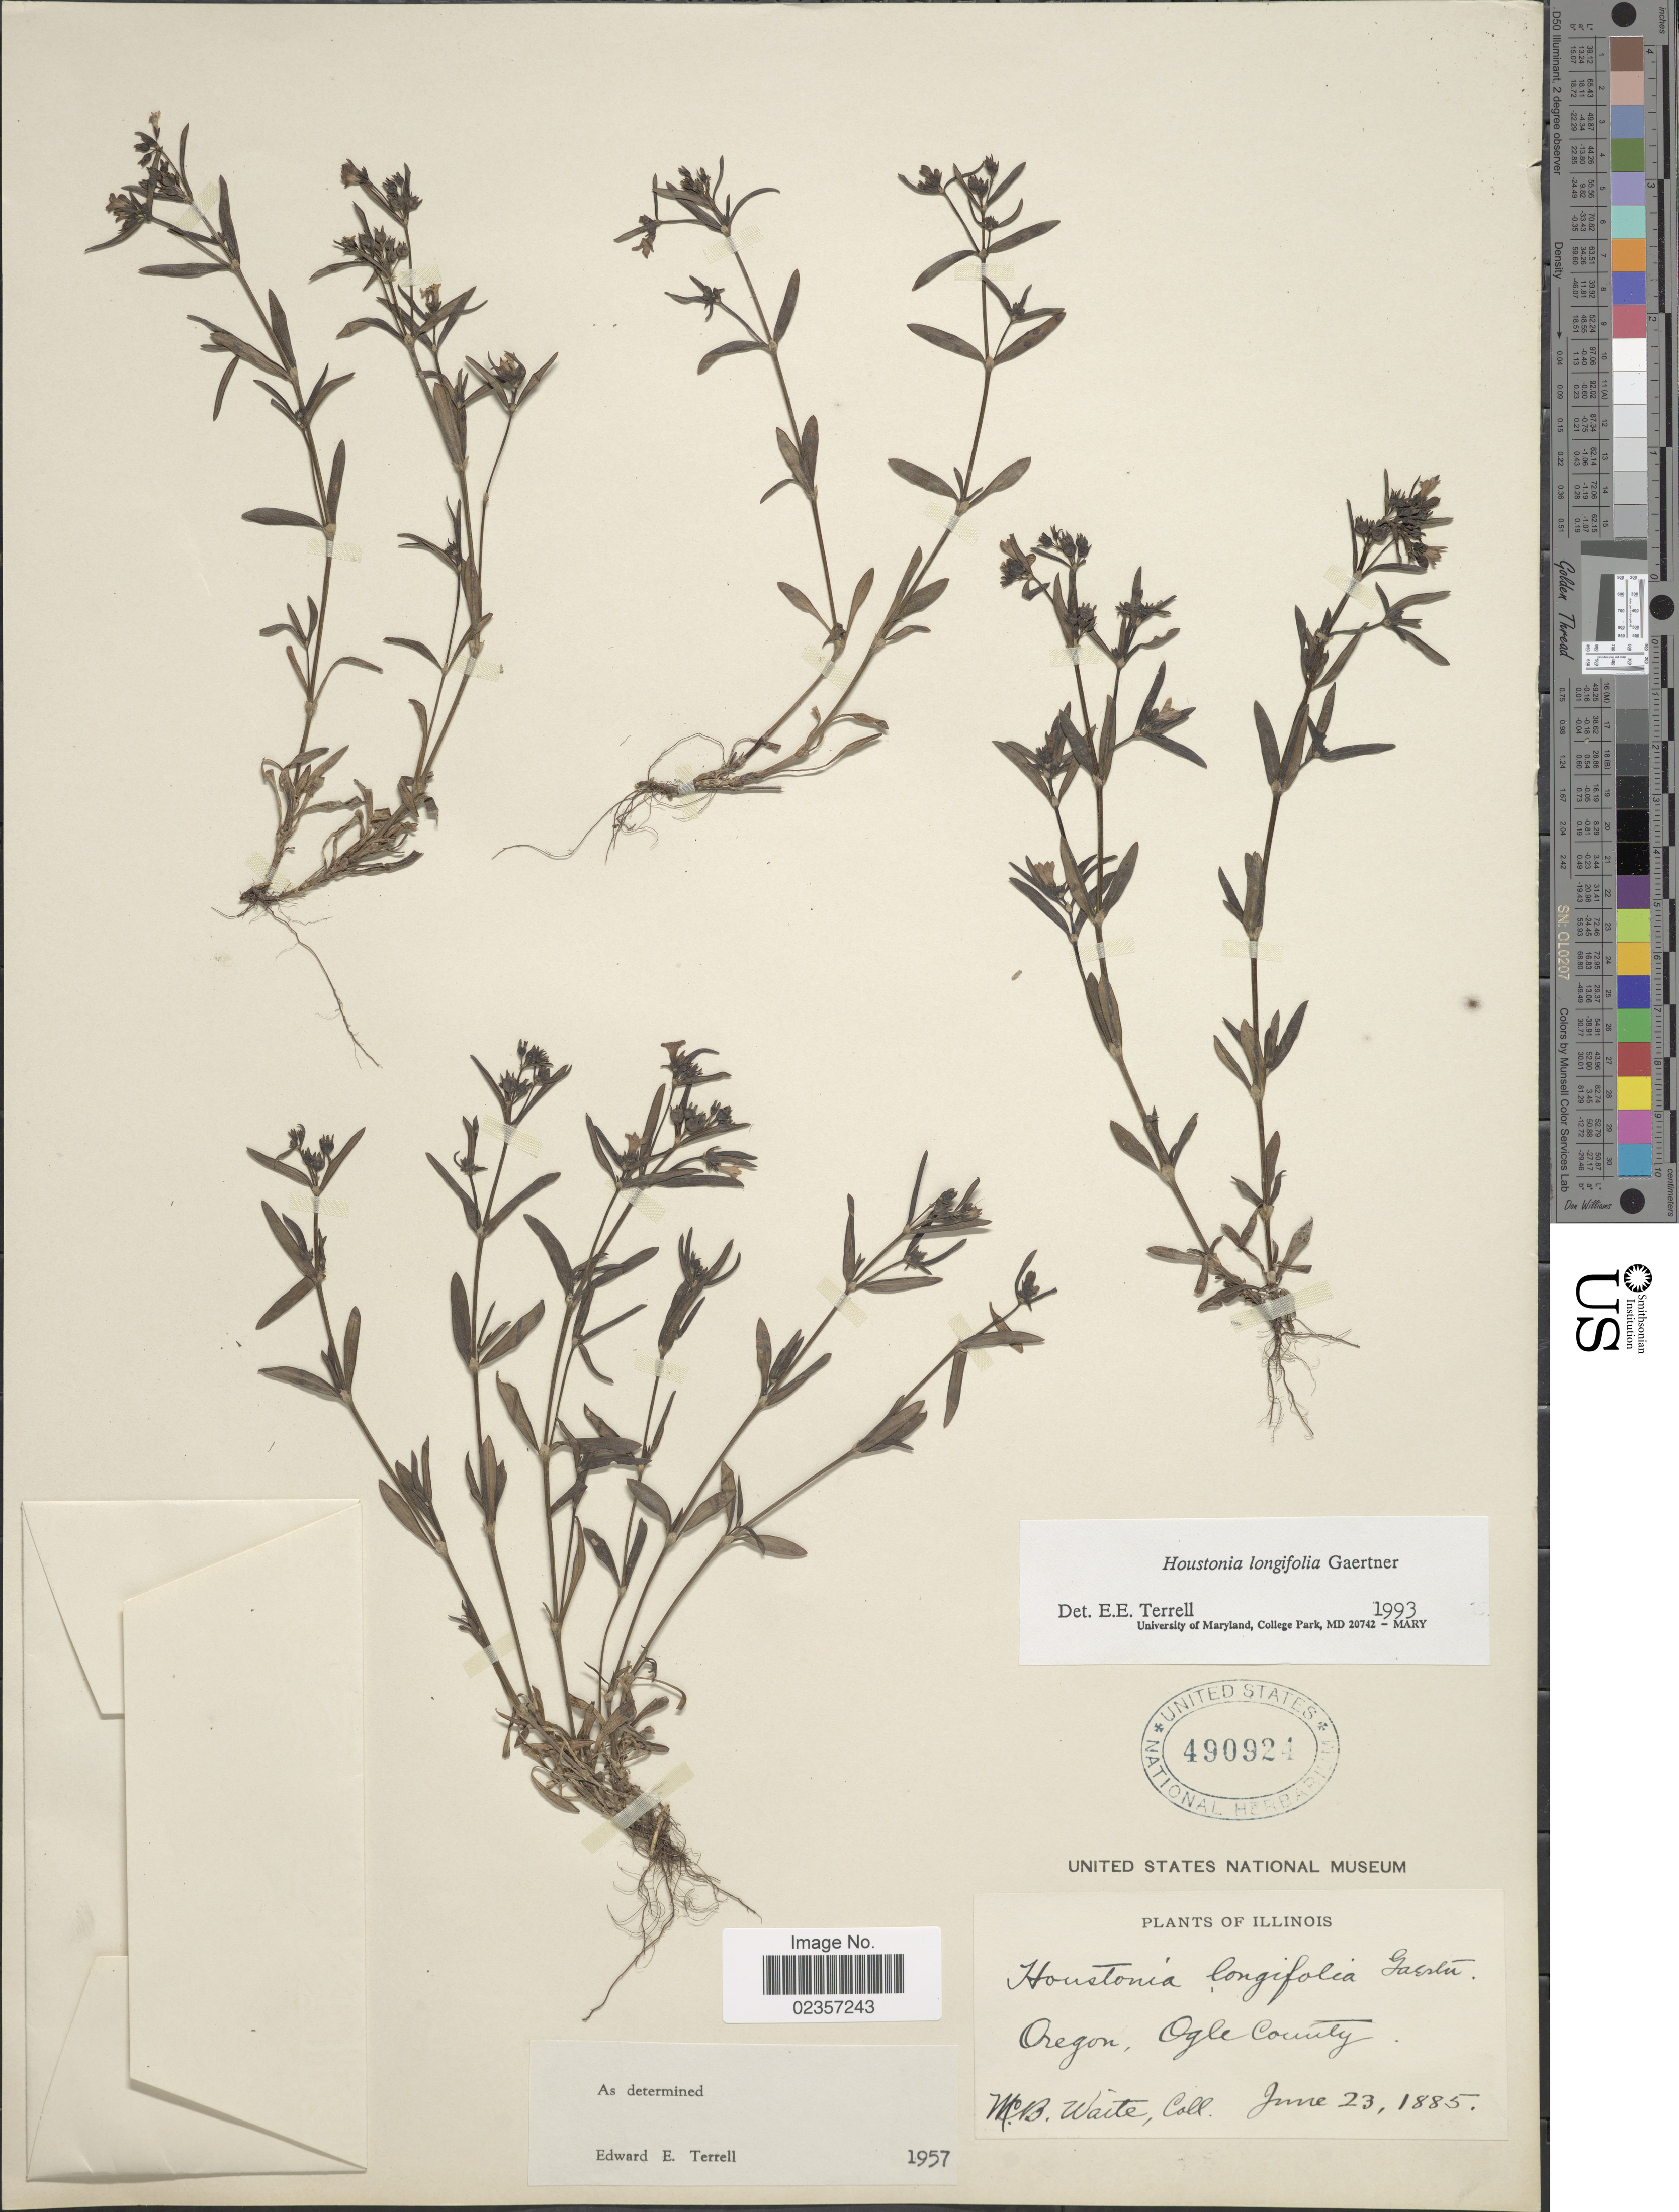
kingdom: Plantae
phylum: Tracheophyta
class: Magnoliopsida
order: Gentianales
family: Rubiaceae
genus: Houstonia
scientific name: Houstonia longifolia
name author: Gaertn.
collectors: M. B. Waite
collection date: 1885-06-23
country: United States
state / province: Oregon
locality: Ogle County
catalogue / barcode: US 490924